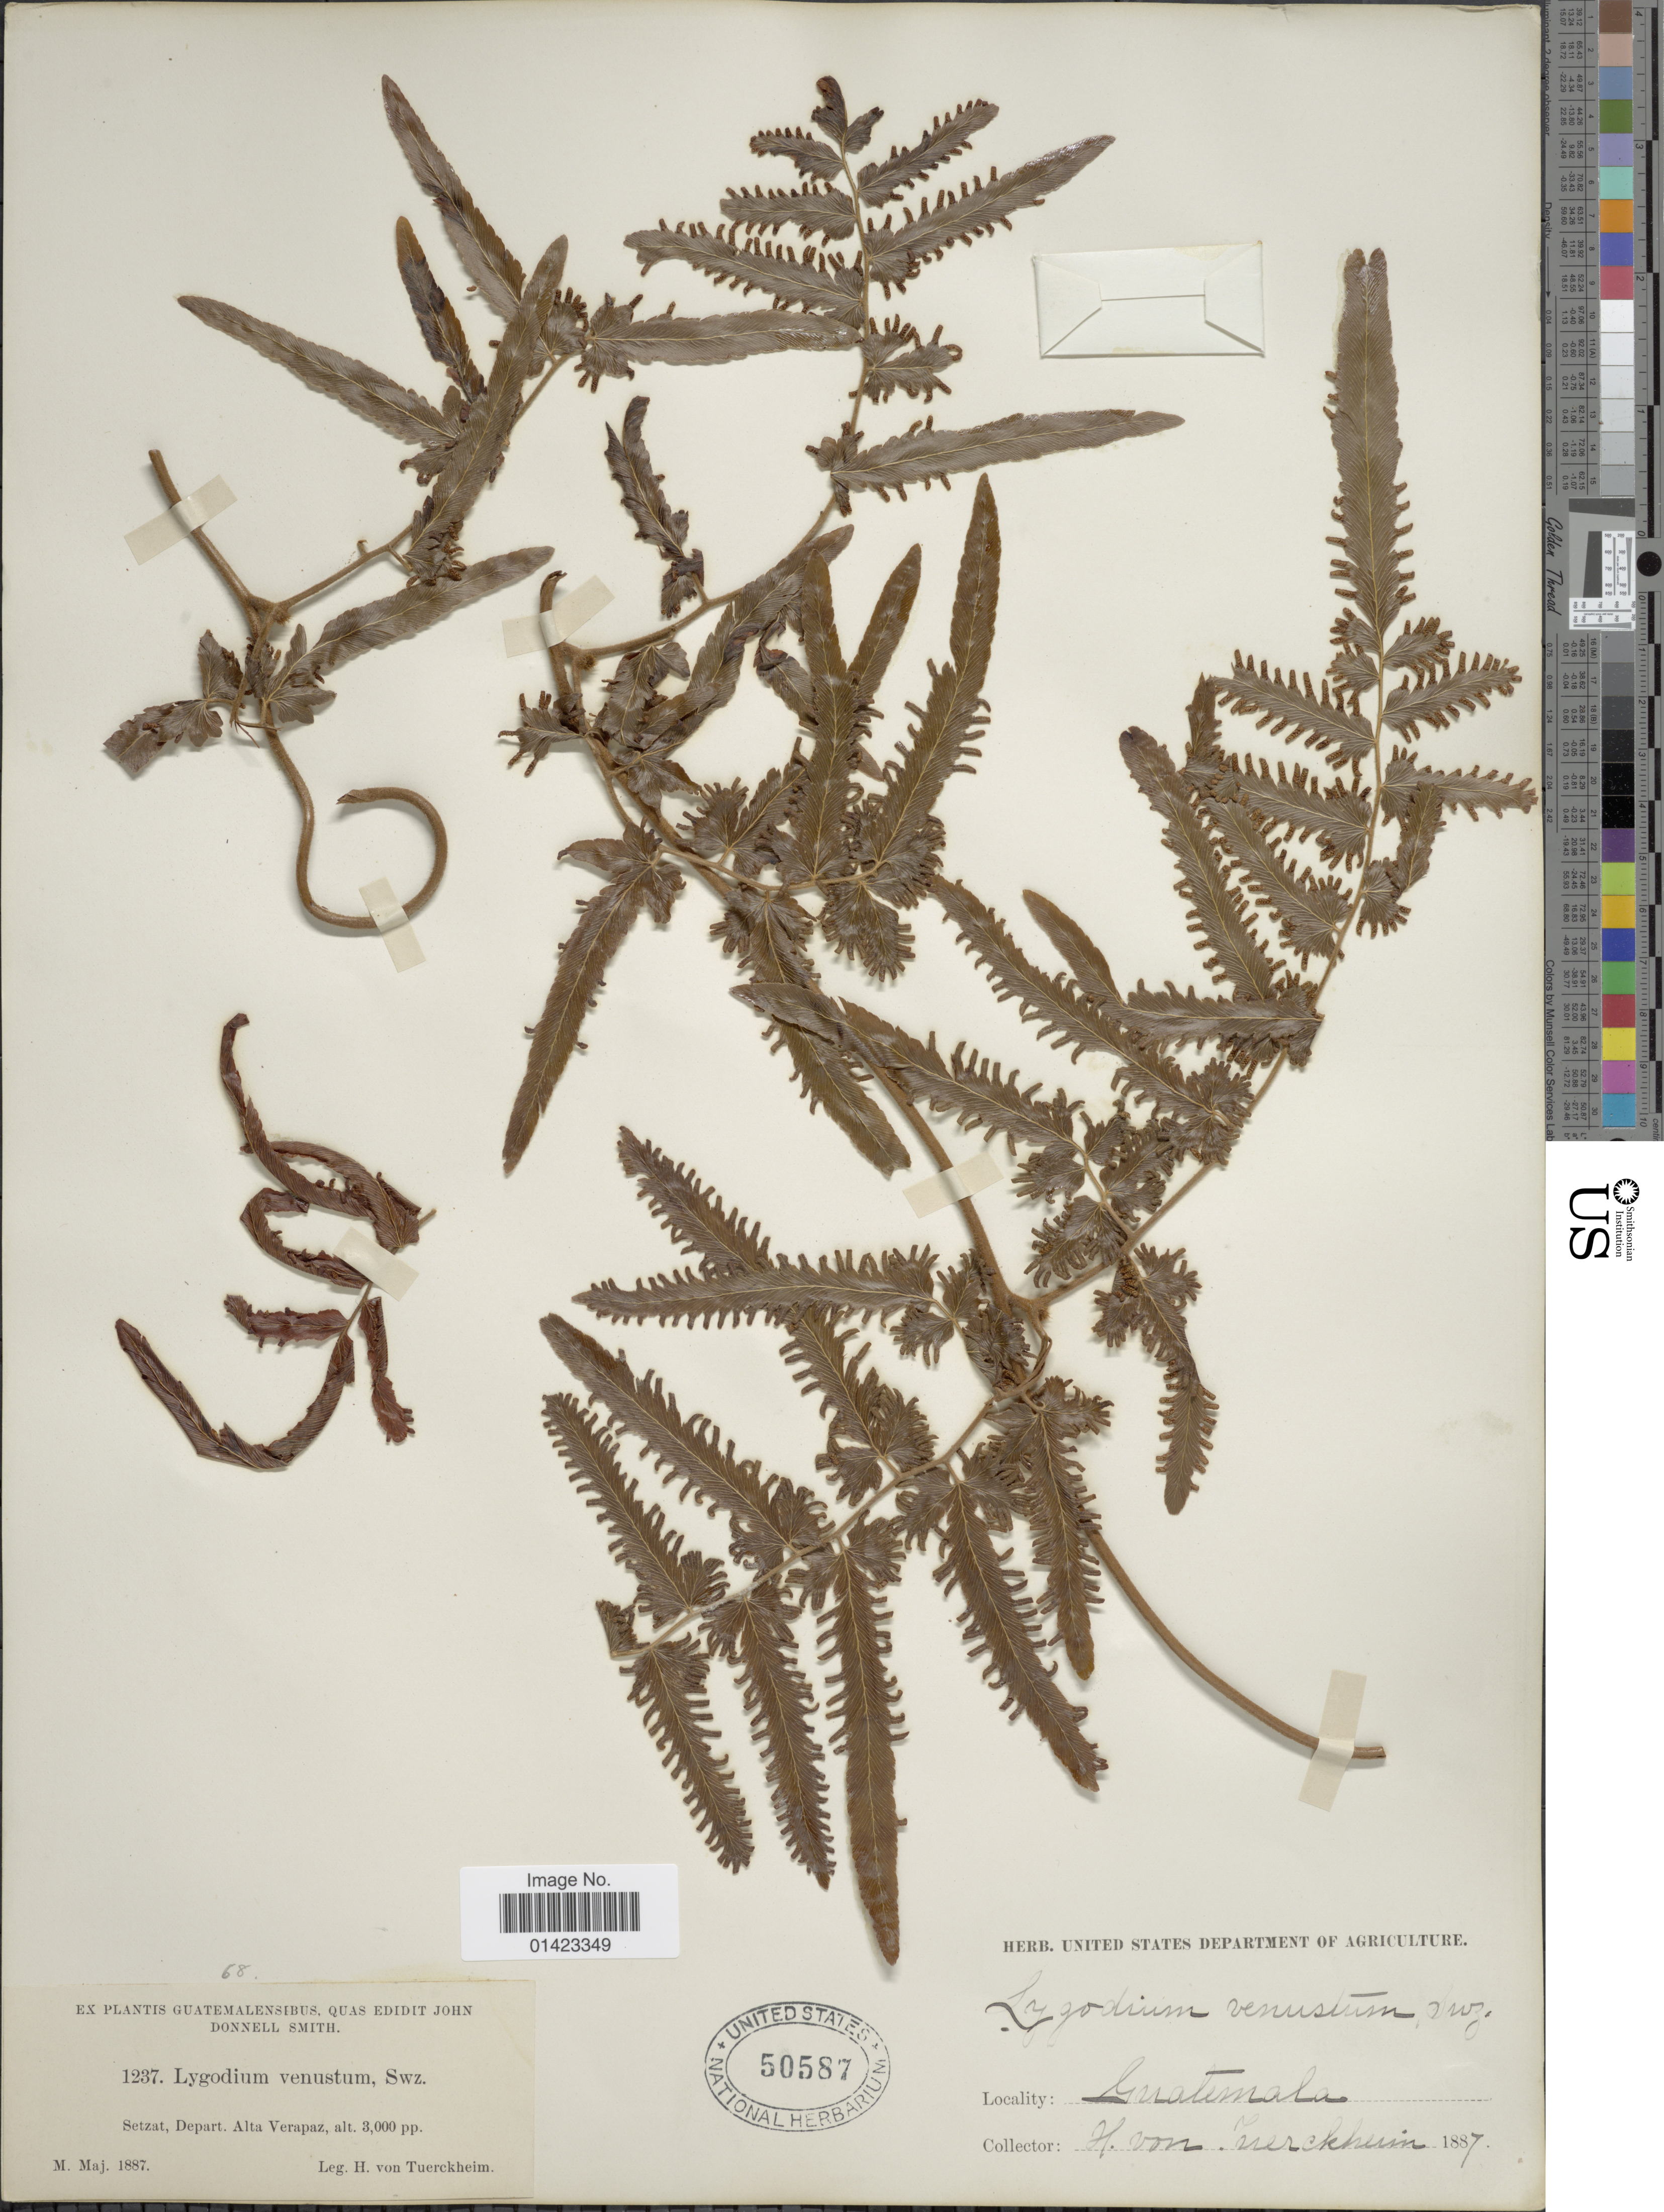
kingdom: Plantae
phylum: Tracheophyta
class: Polypodiopsida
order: Schizaeales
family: Lygodiaceae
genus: Lygodium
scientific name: Lygodium venustum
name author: Sw.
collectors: H. von Tuerckheim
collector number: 1237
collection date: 1887-05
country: Guatemala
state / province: Alta Verapaz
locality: Setzat, Depart. Alta Verapaz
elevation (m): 914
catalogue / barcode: US 50587